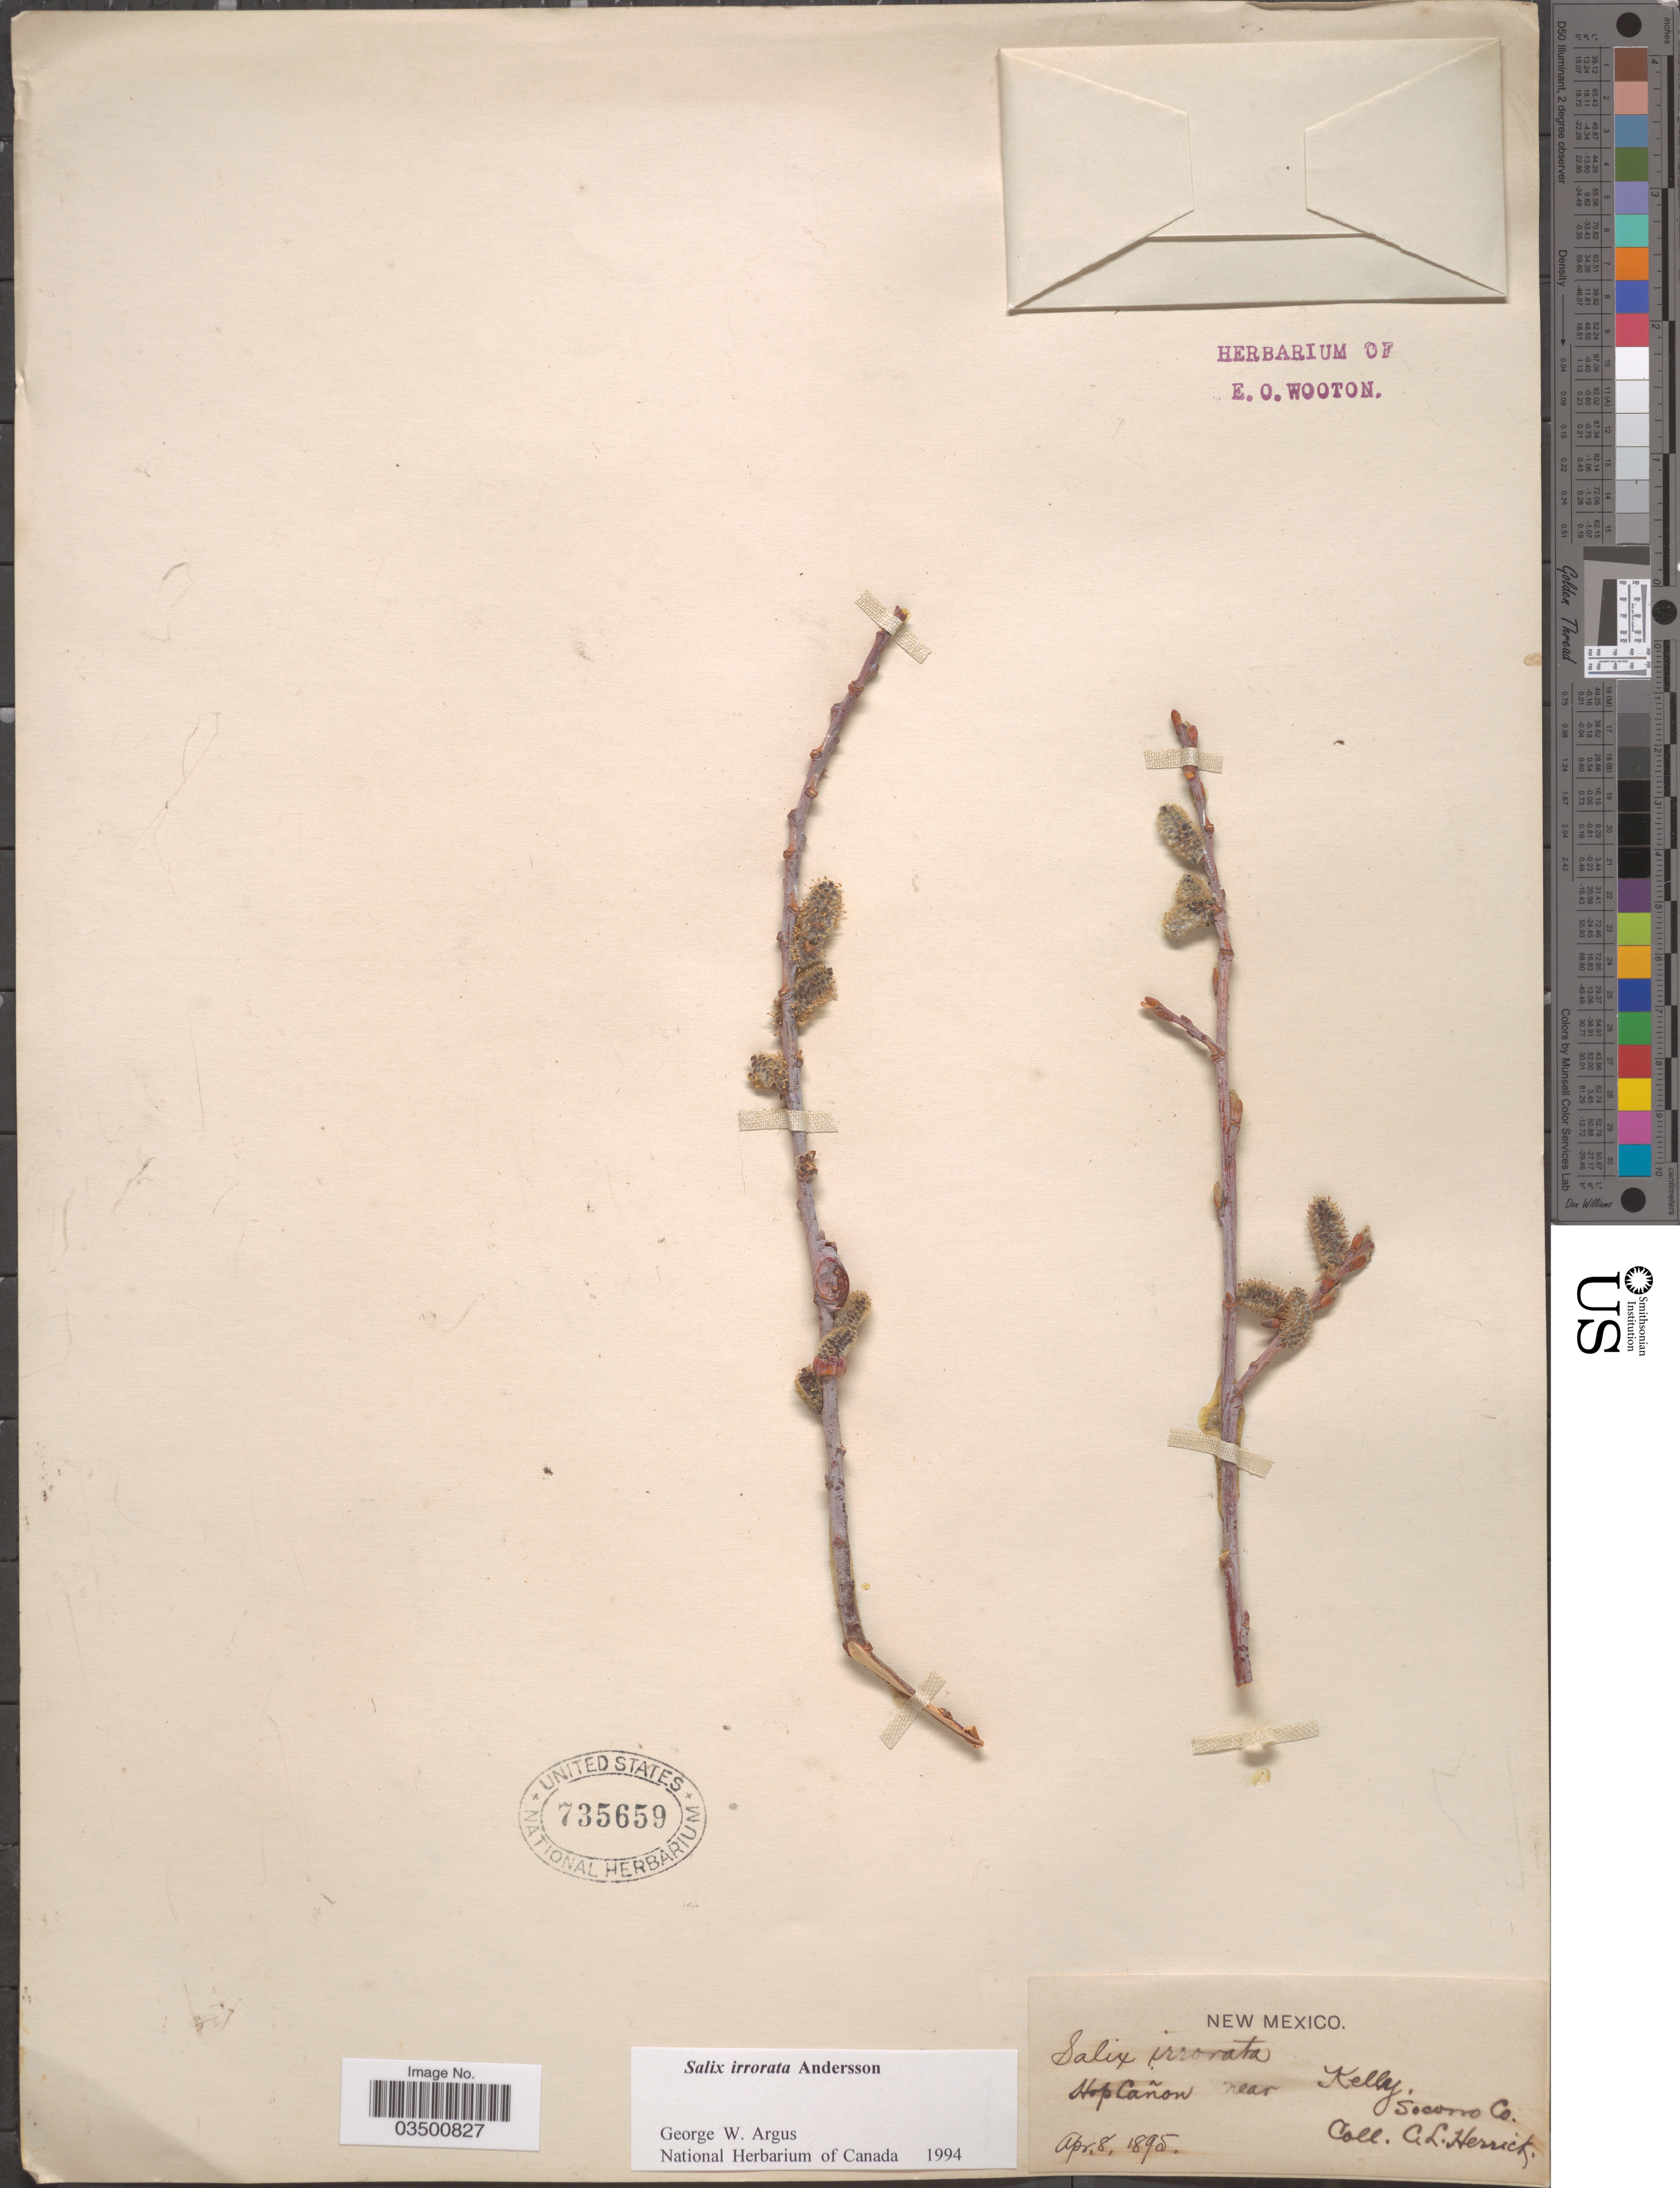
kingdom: Plantae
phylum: Tracheophyta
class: Magnoliopsida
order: Malpighiales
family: Salicaceae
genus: Salix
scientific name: Salix irrorata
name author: Andersson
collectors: C. Herrick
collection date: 1895-04-08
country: United States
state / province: New Mexico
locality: Hop Cañon near Kelly, Socorro Co.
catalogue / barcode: US 735659